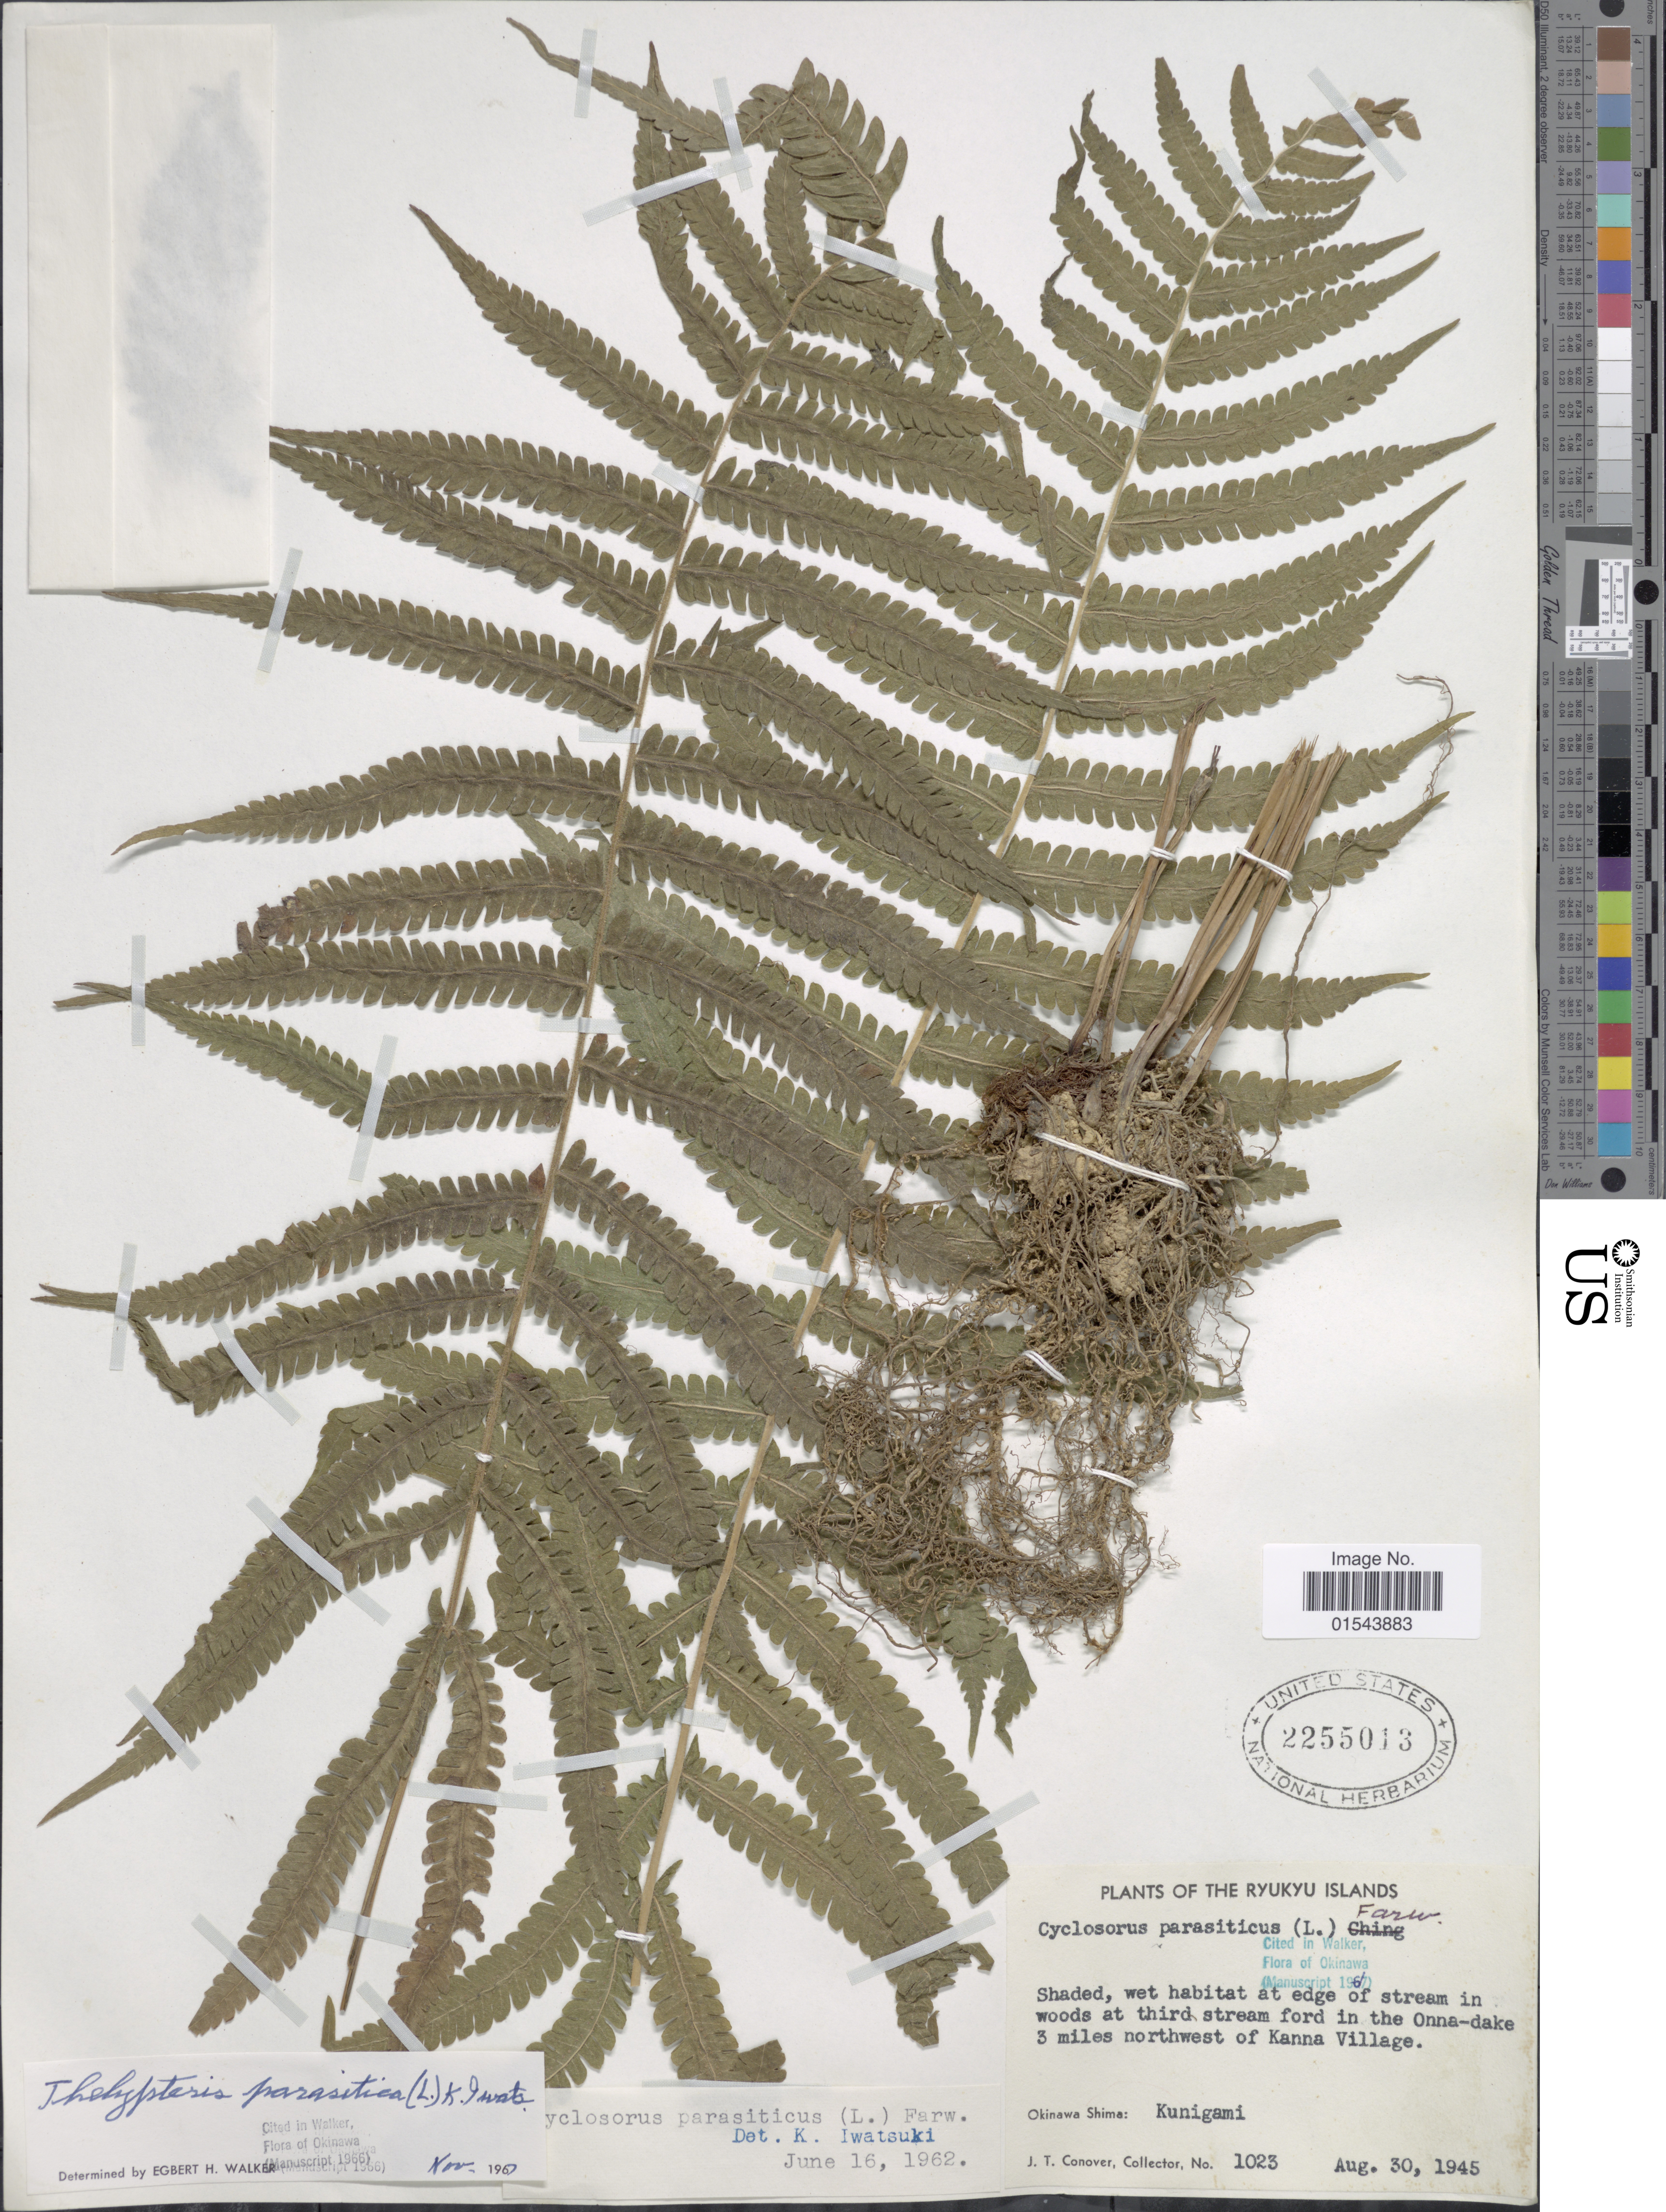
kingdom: Plantae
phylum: Tracheophyta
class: Polypodiopsida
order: Polypodiales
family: Thelypteridaceae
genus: Christella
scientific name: Christella parasitica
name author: (L.) H. Lév.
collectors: J. T. Conover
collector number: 1023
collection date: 1945-08-30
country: Japan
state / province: Okinawa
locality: The Ryukyu Islands. at edge of stream in woods at third stream frod in the Onna-dake 3 miles northwest of Kanna Village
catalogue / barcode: US 2255013